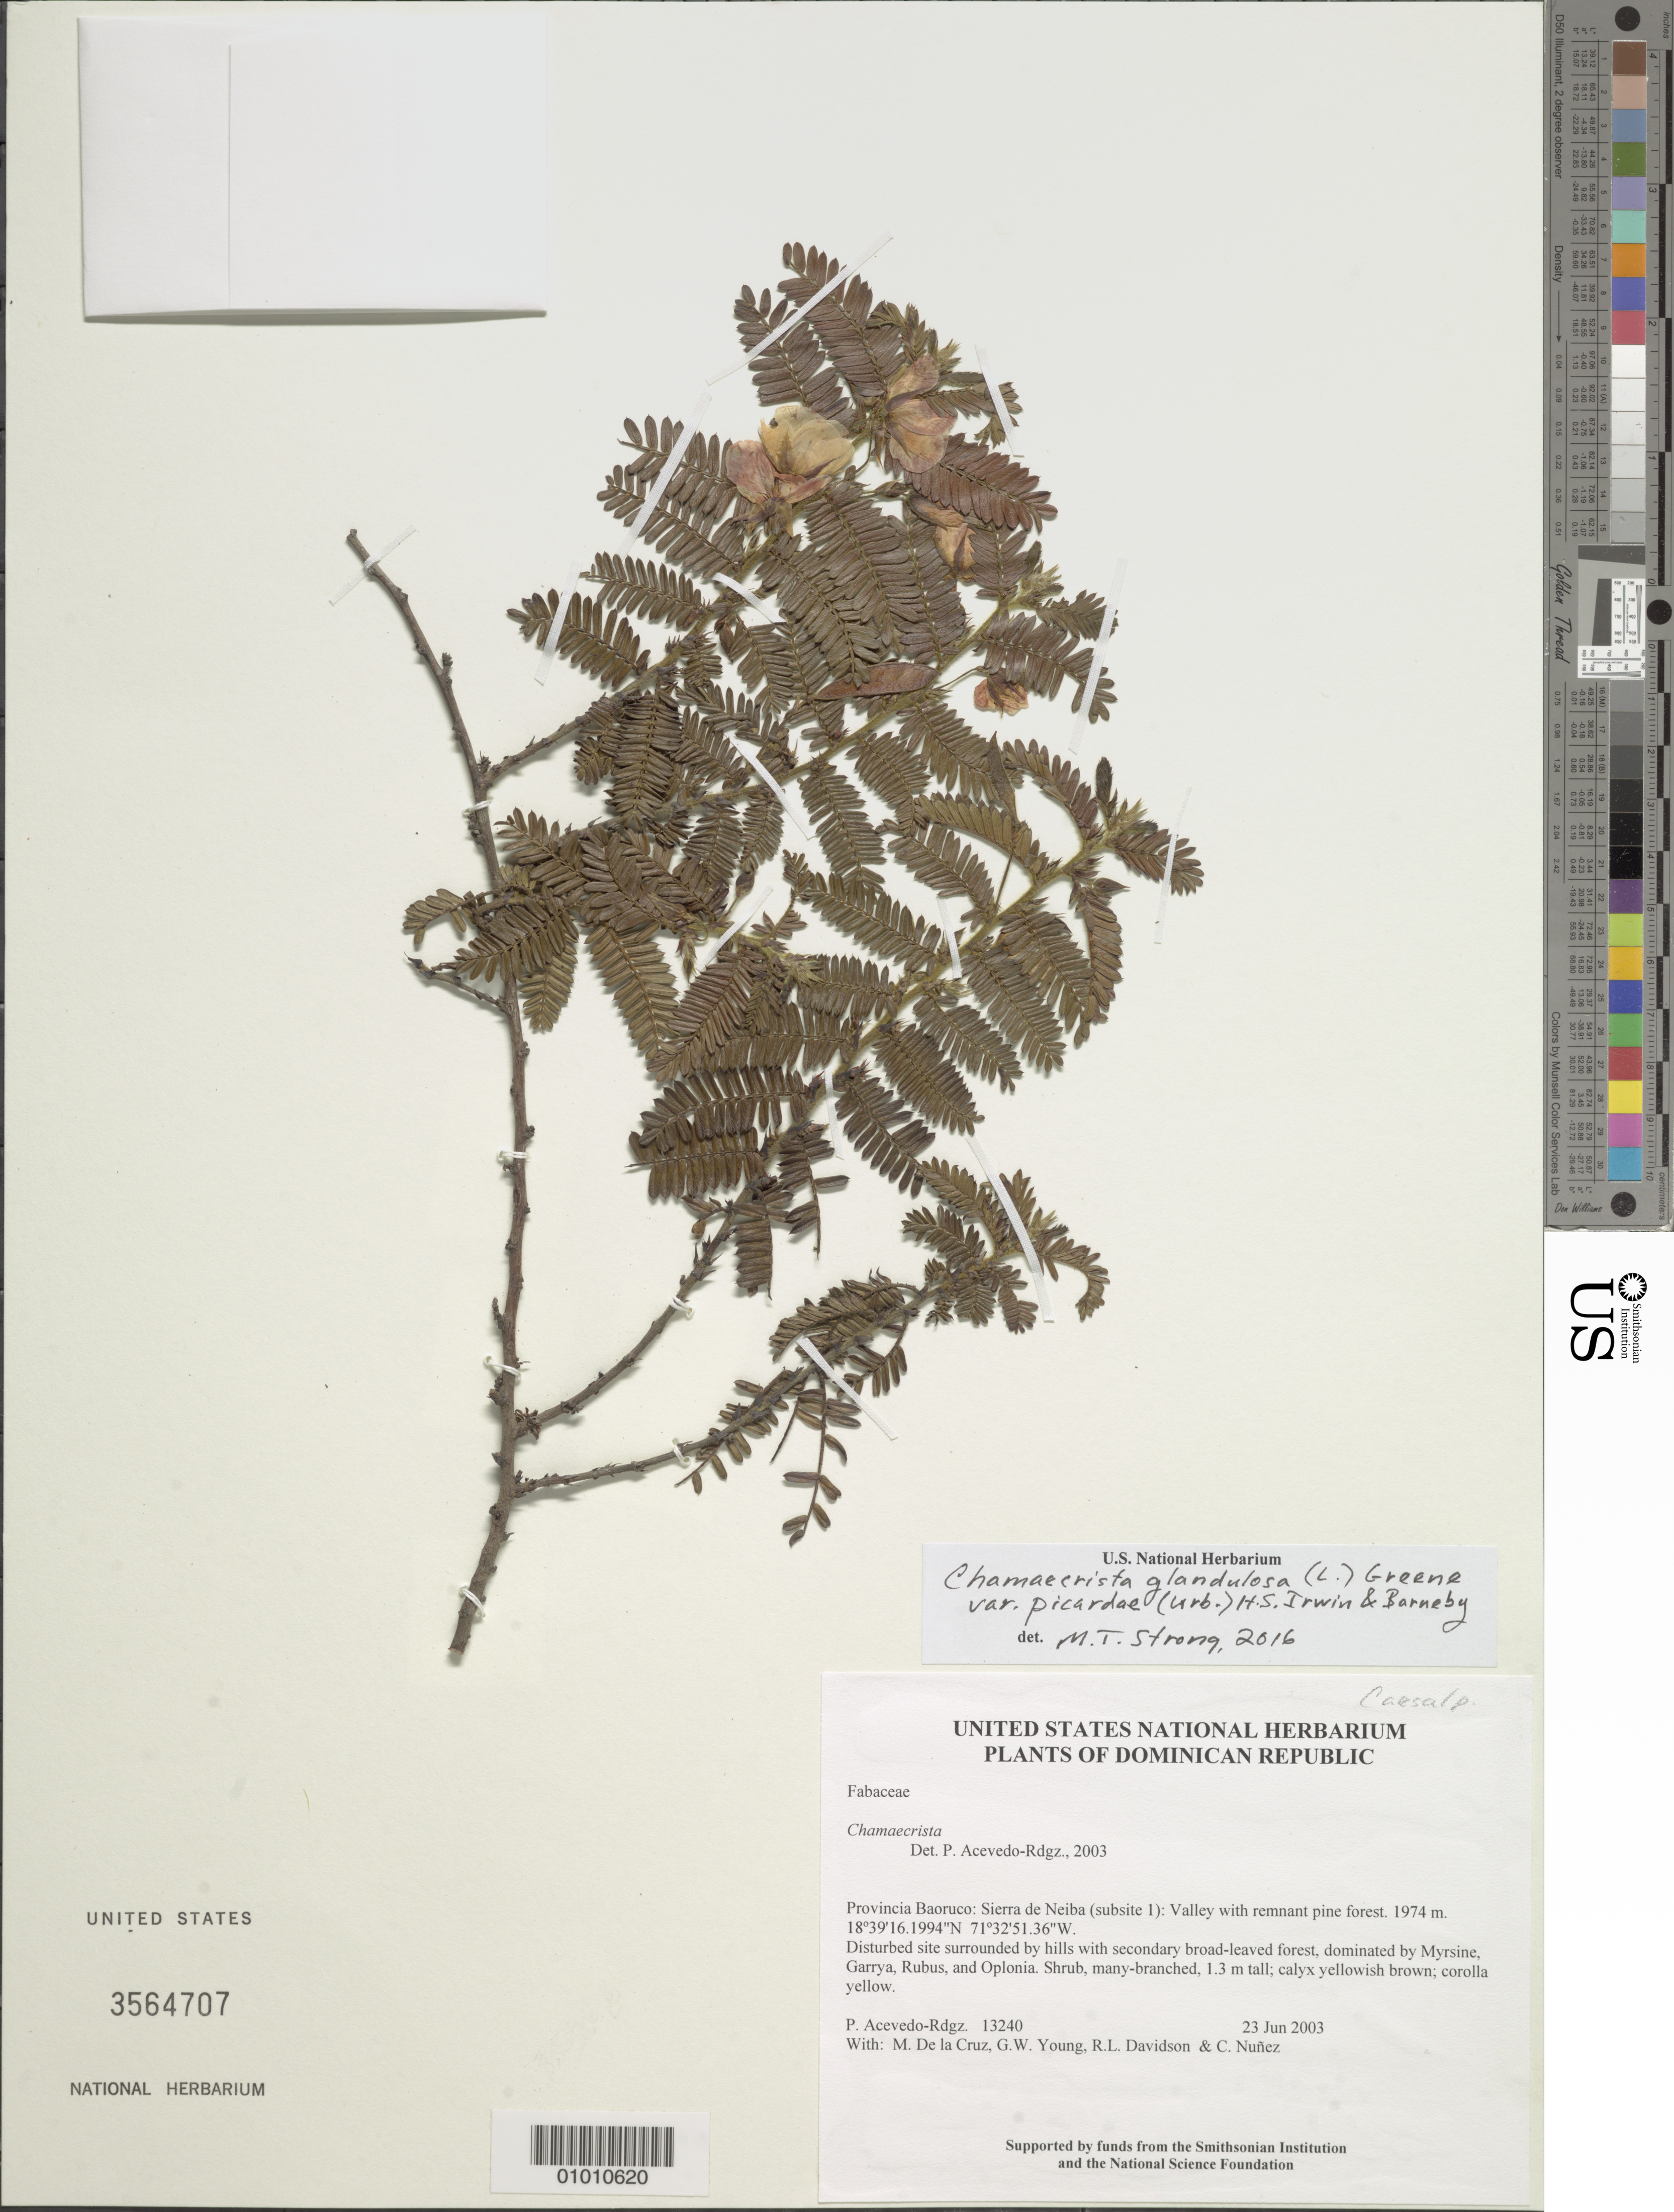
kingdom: Plantae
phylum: Tracheophyta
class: Magnoliopsida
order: Fabales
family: Fabaceae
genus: Chamaecrista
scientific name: Chamaecrista glandulosa var. picardae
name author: (Urb.) H.S. Irwin & Barneby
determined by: Strong, M. T., (US), Smithsonian Institution - National Museum of Natural History (UNITED STATES)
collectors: P. Acevedo-Rodr., M. de la Cruz, J. Rawlins, G. Young, R. Davidson & C. Nunez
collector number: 13240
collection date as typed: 23 Jun 2003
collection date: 2003-06-23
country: Dominican Republic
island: Hispaniola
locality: Provincia Baoruco: Sierra de Neiba (subsite 1): Valley with remnant pine forest.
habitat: Disturbed site surrounded by hills with secondary broad-leaved forest, dominated by Myrsine, Garrya, Rubus, and Oplonia.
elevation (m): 1974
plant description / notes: US, NY, K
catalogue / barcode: US 3564707